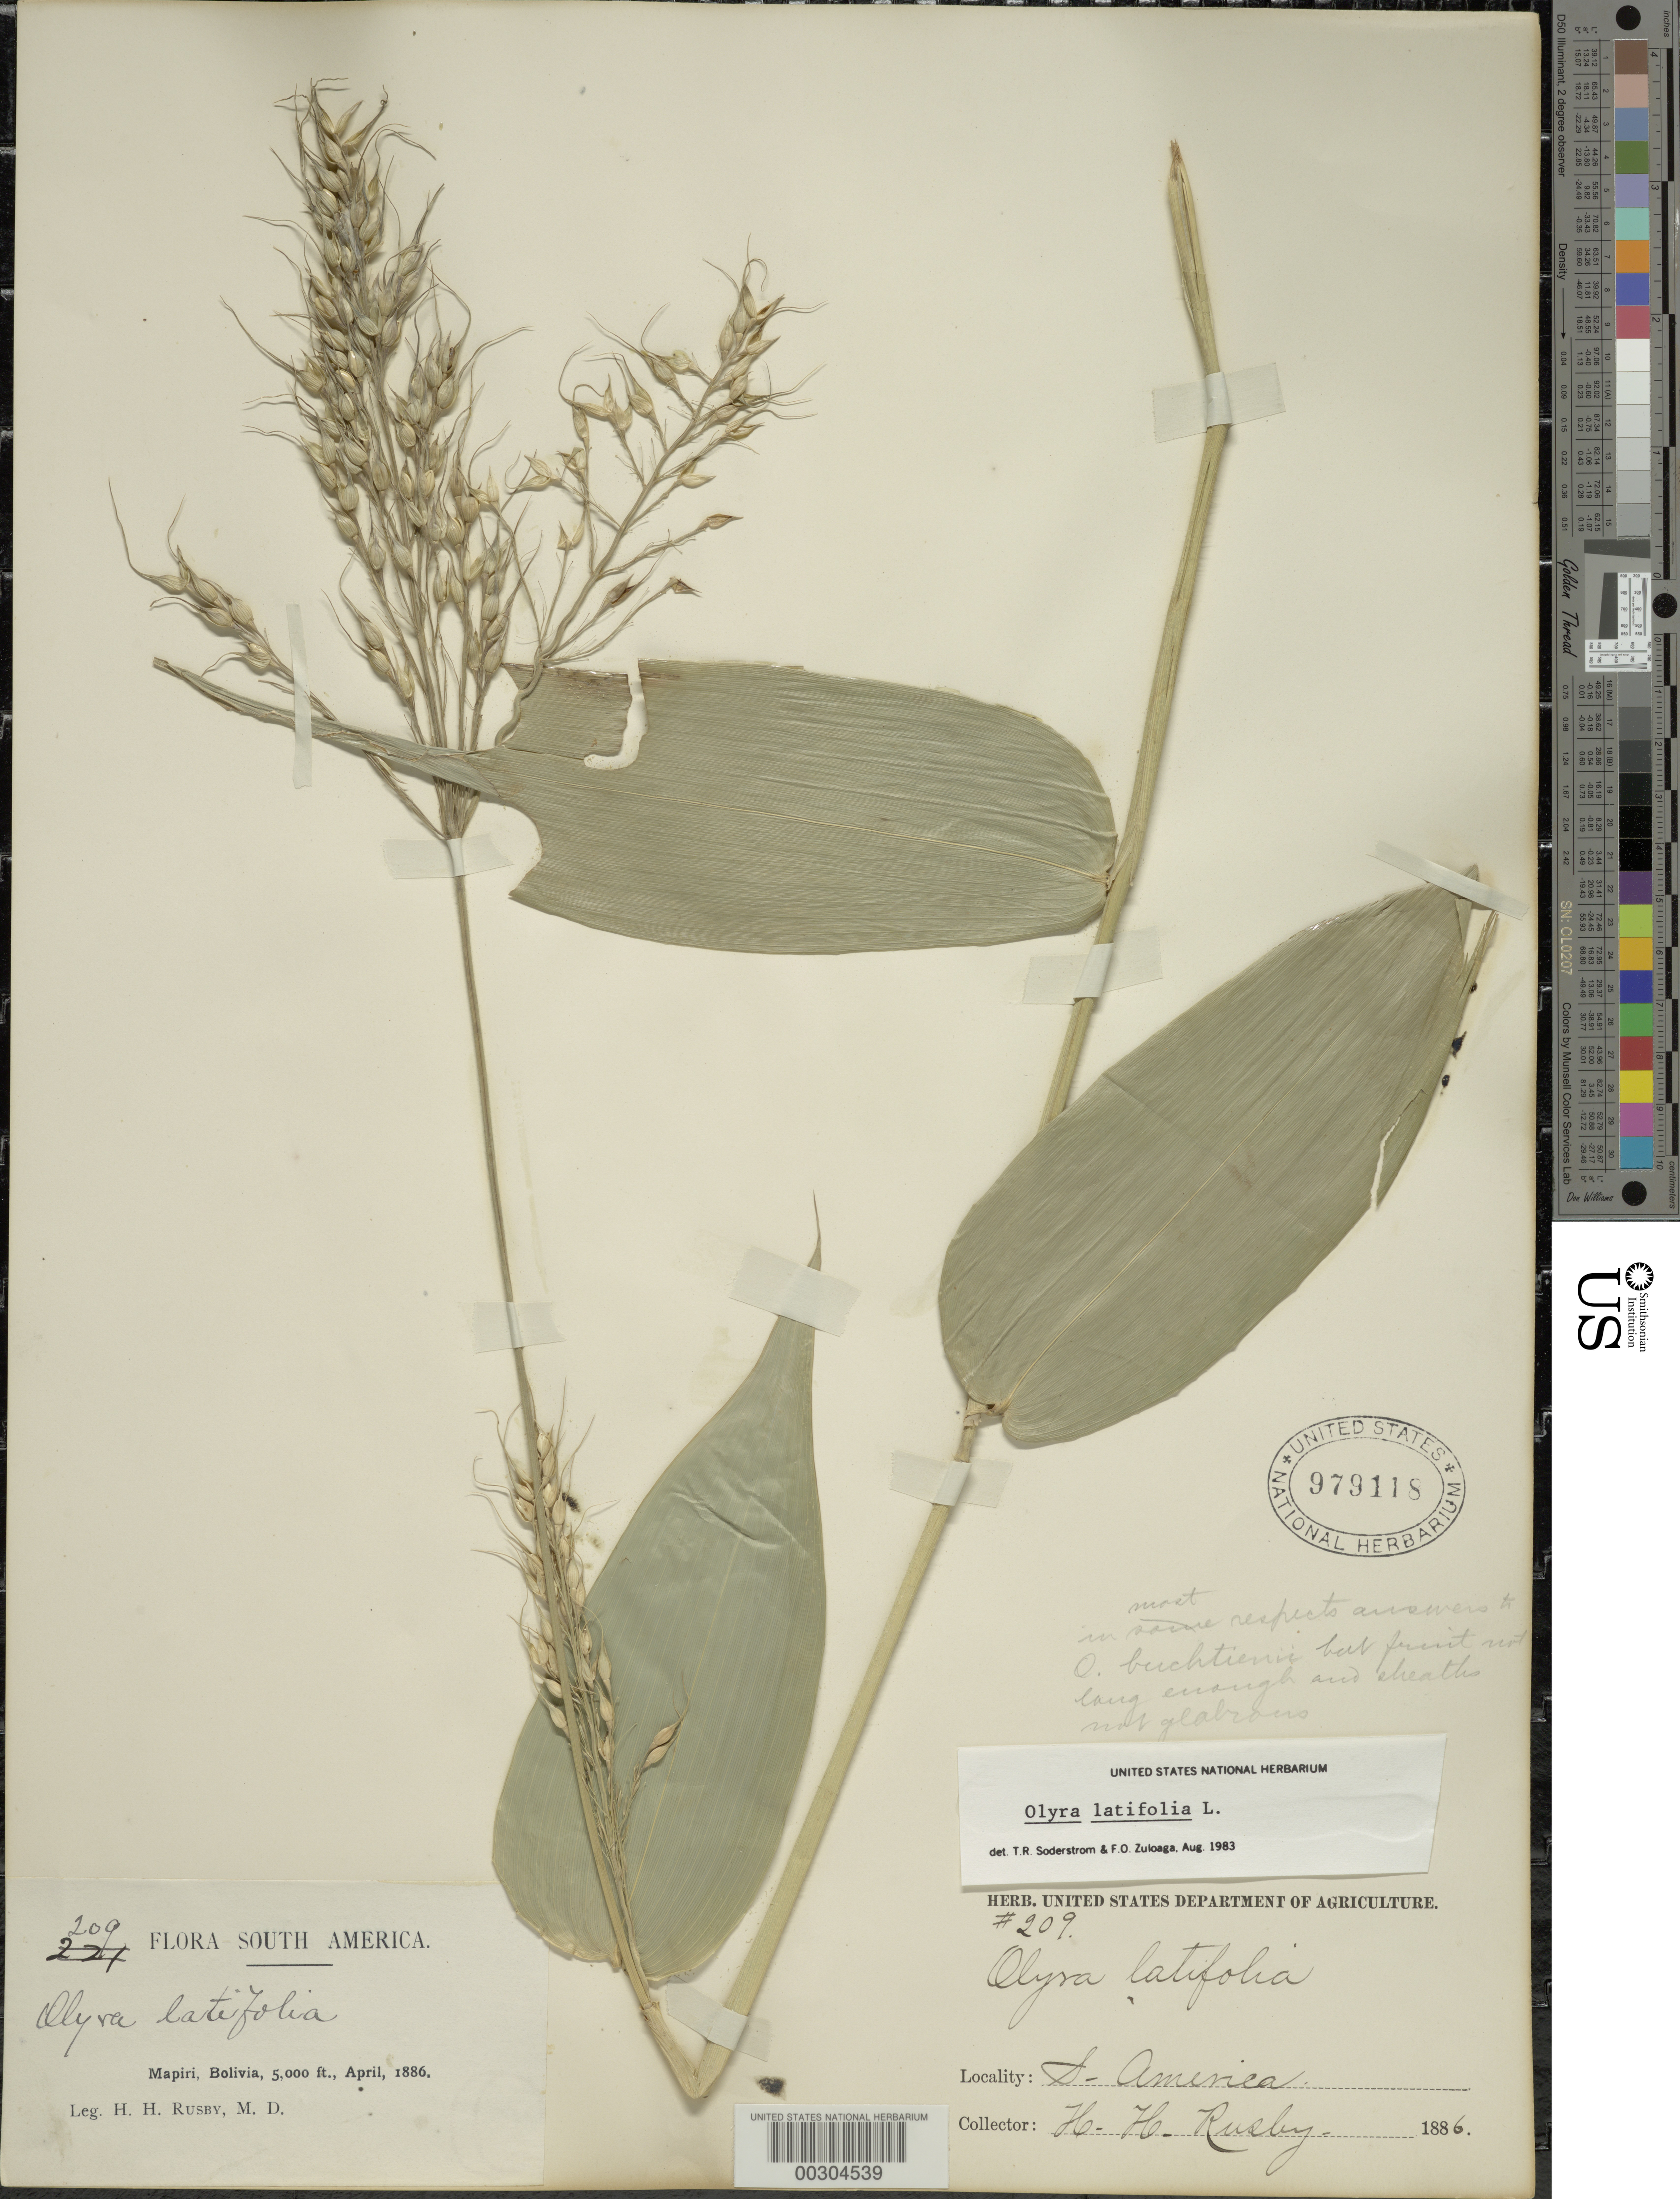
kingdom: Plantae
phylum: Tracheophyta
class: Liliopsida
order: Poales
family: Poaceae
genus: Olyra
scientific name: Olyra latifolia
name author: L.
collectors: H. H. Rusby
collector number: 209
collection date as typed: April, 186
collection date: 1886-04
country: Bolivia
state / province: La Páz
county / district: Larecaja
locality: Mapiri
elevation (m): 1524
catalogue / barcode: US 979118